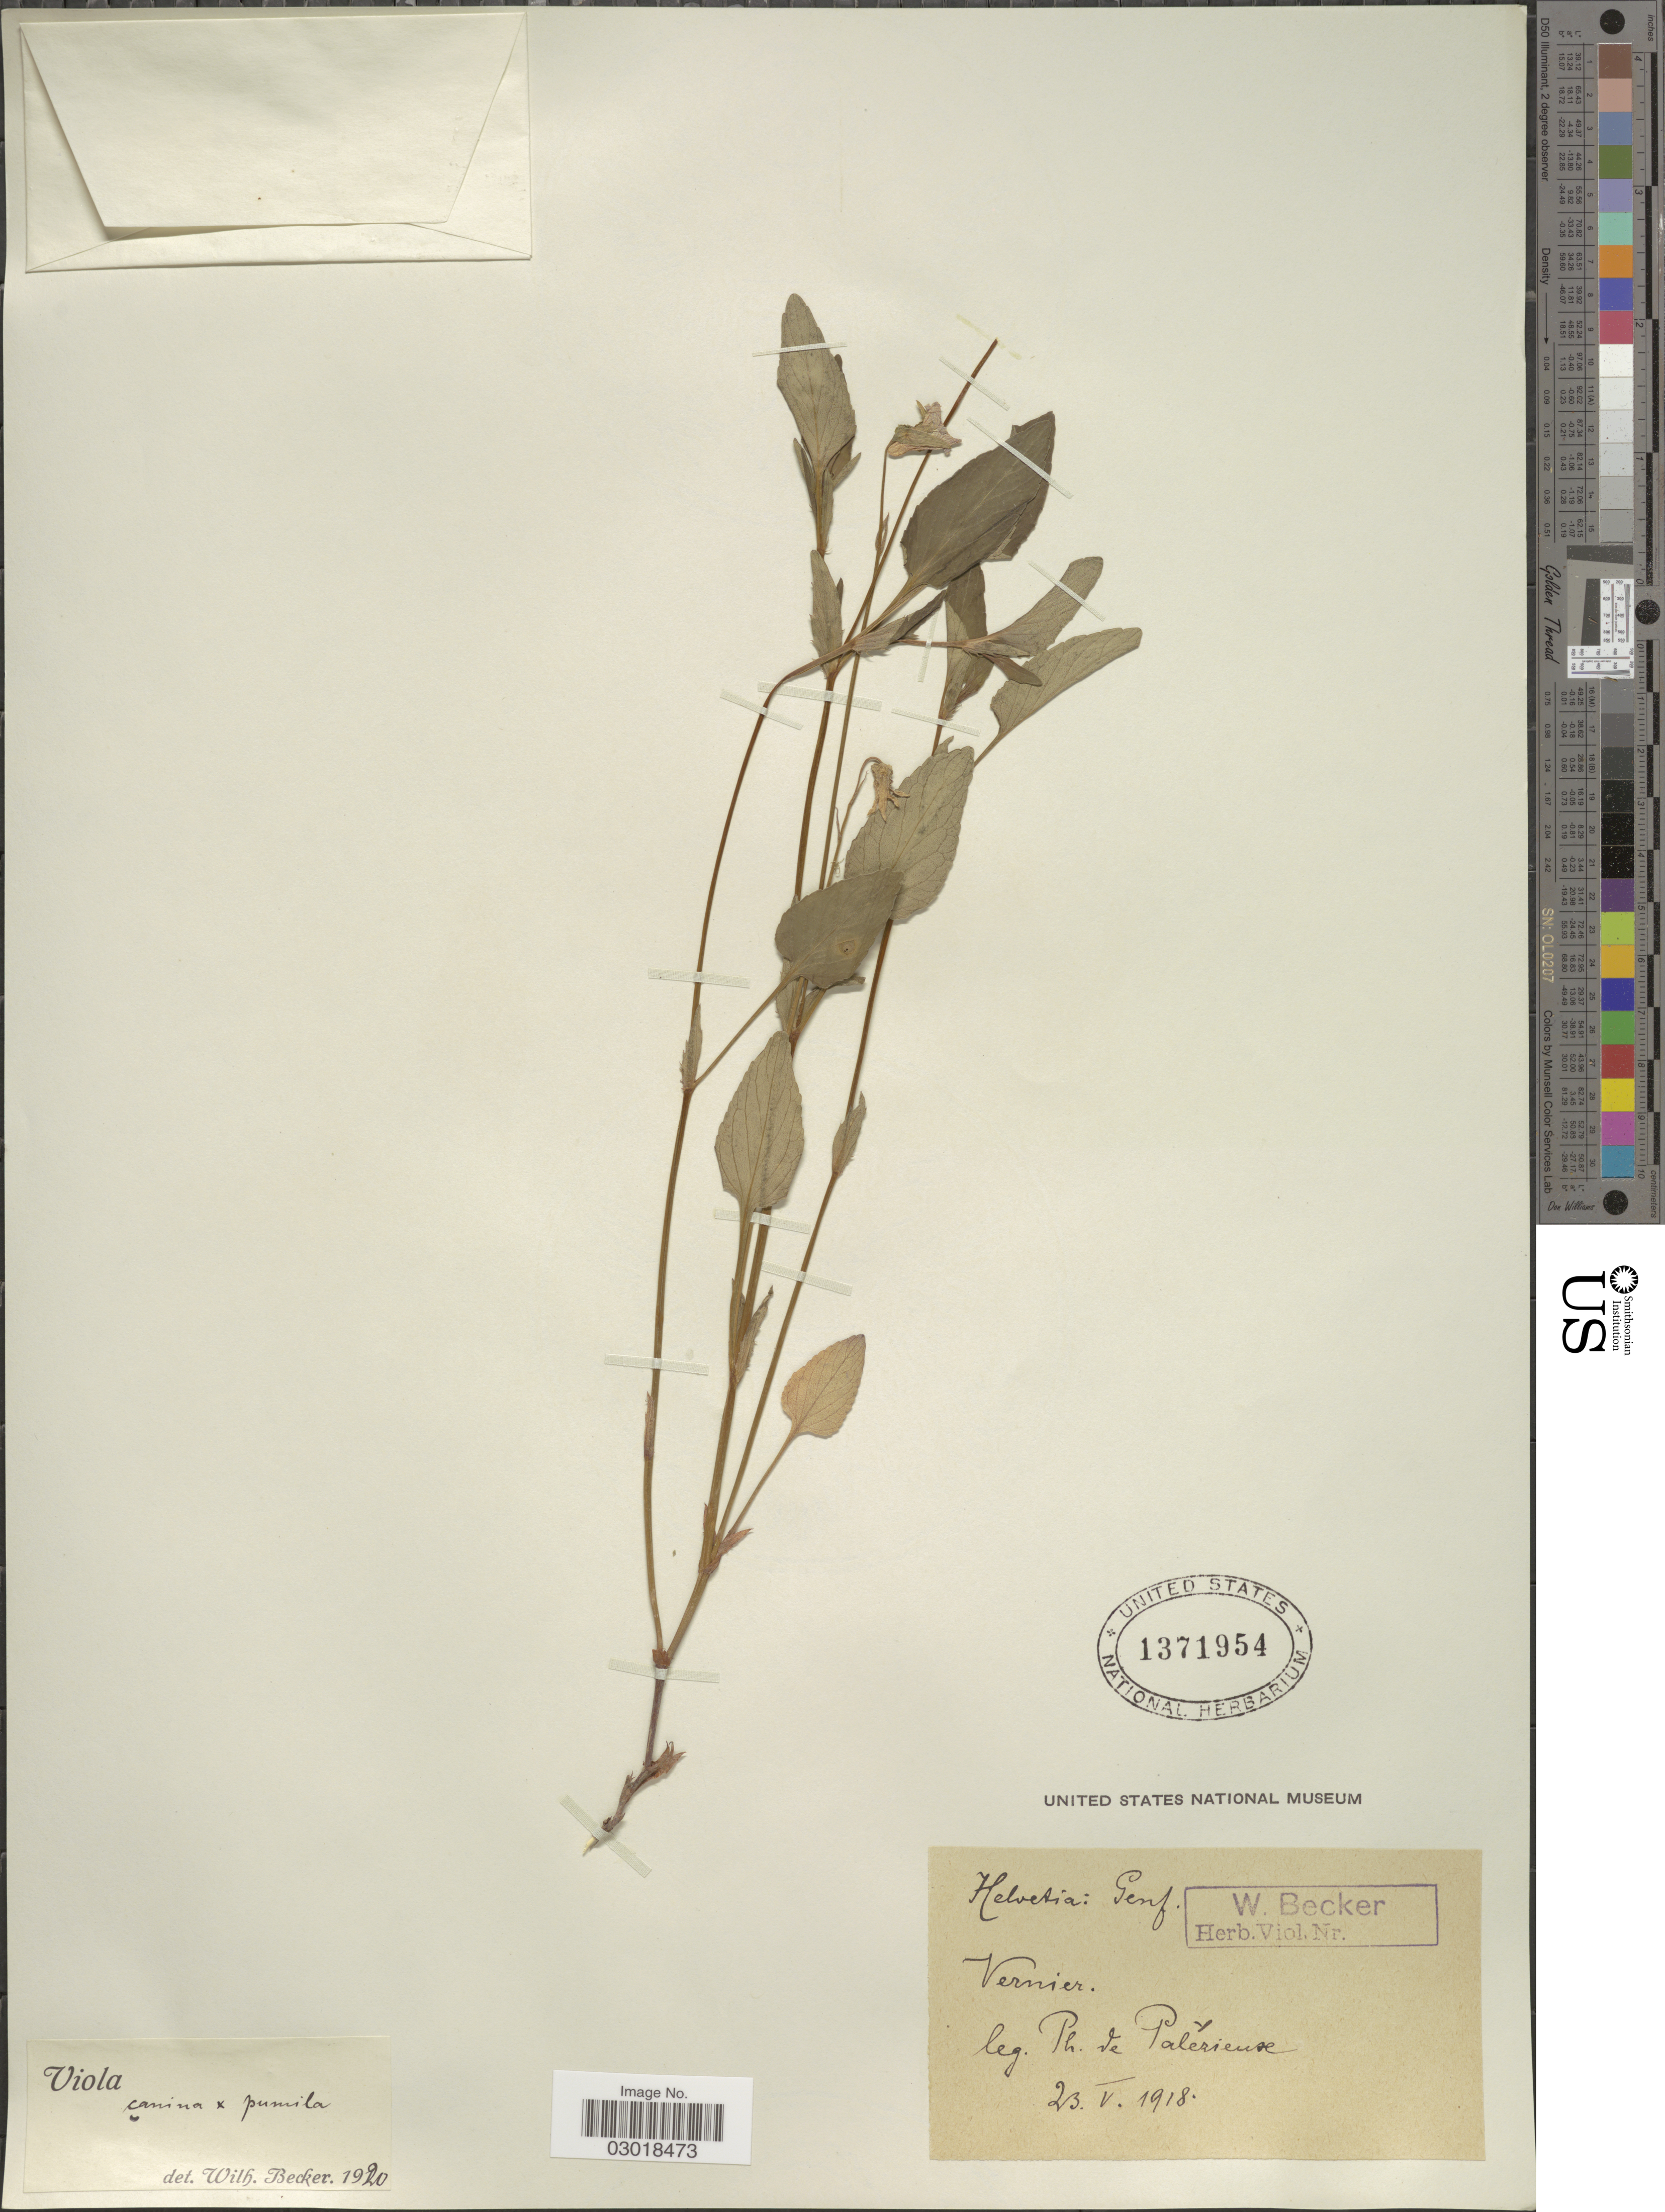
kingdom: Plantae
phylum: Tracheophyta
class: Magnoliopsida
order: Malpighiales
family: Violaceae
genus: Viola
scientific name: Viola canina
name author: L.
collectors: P. Palézieux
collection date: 1918-05-23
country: Switzerland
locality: Vernier.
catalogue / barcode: US 1371954